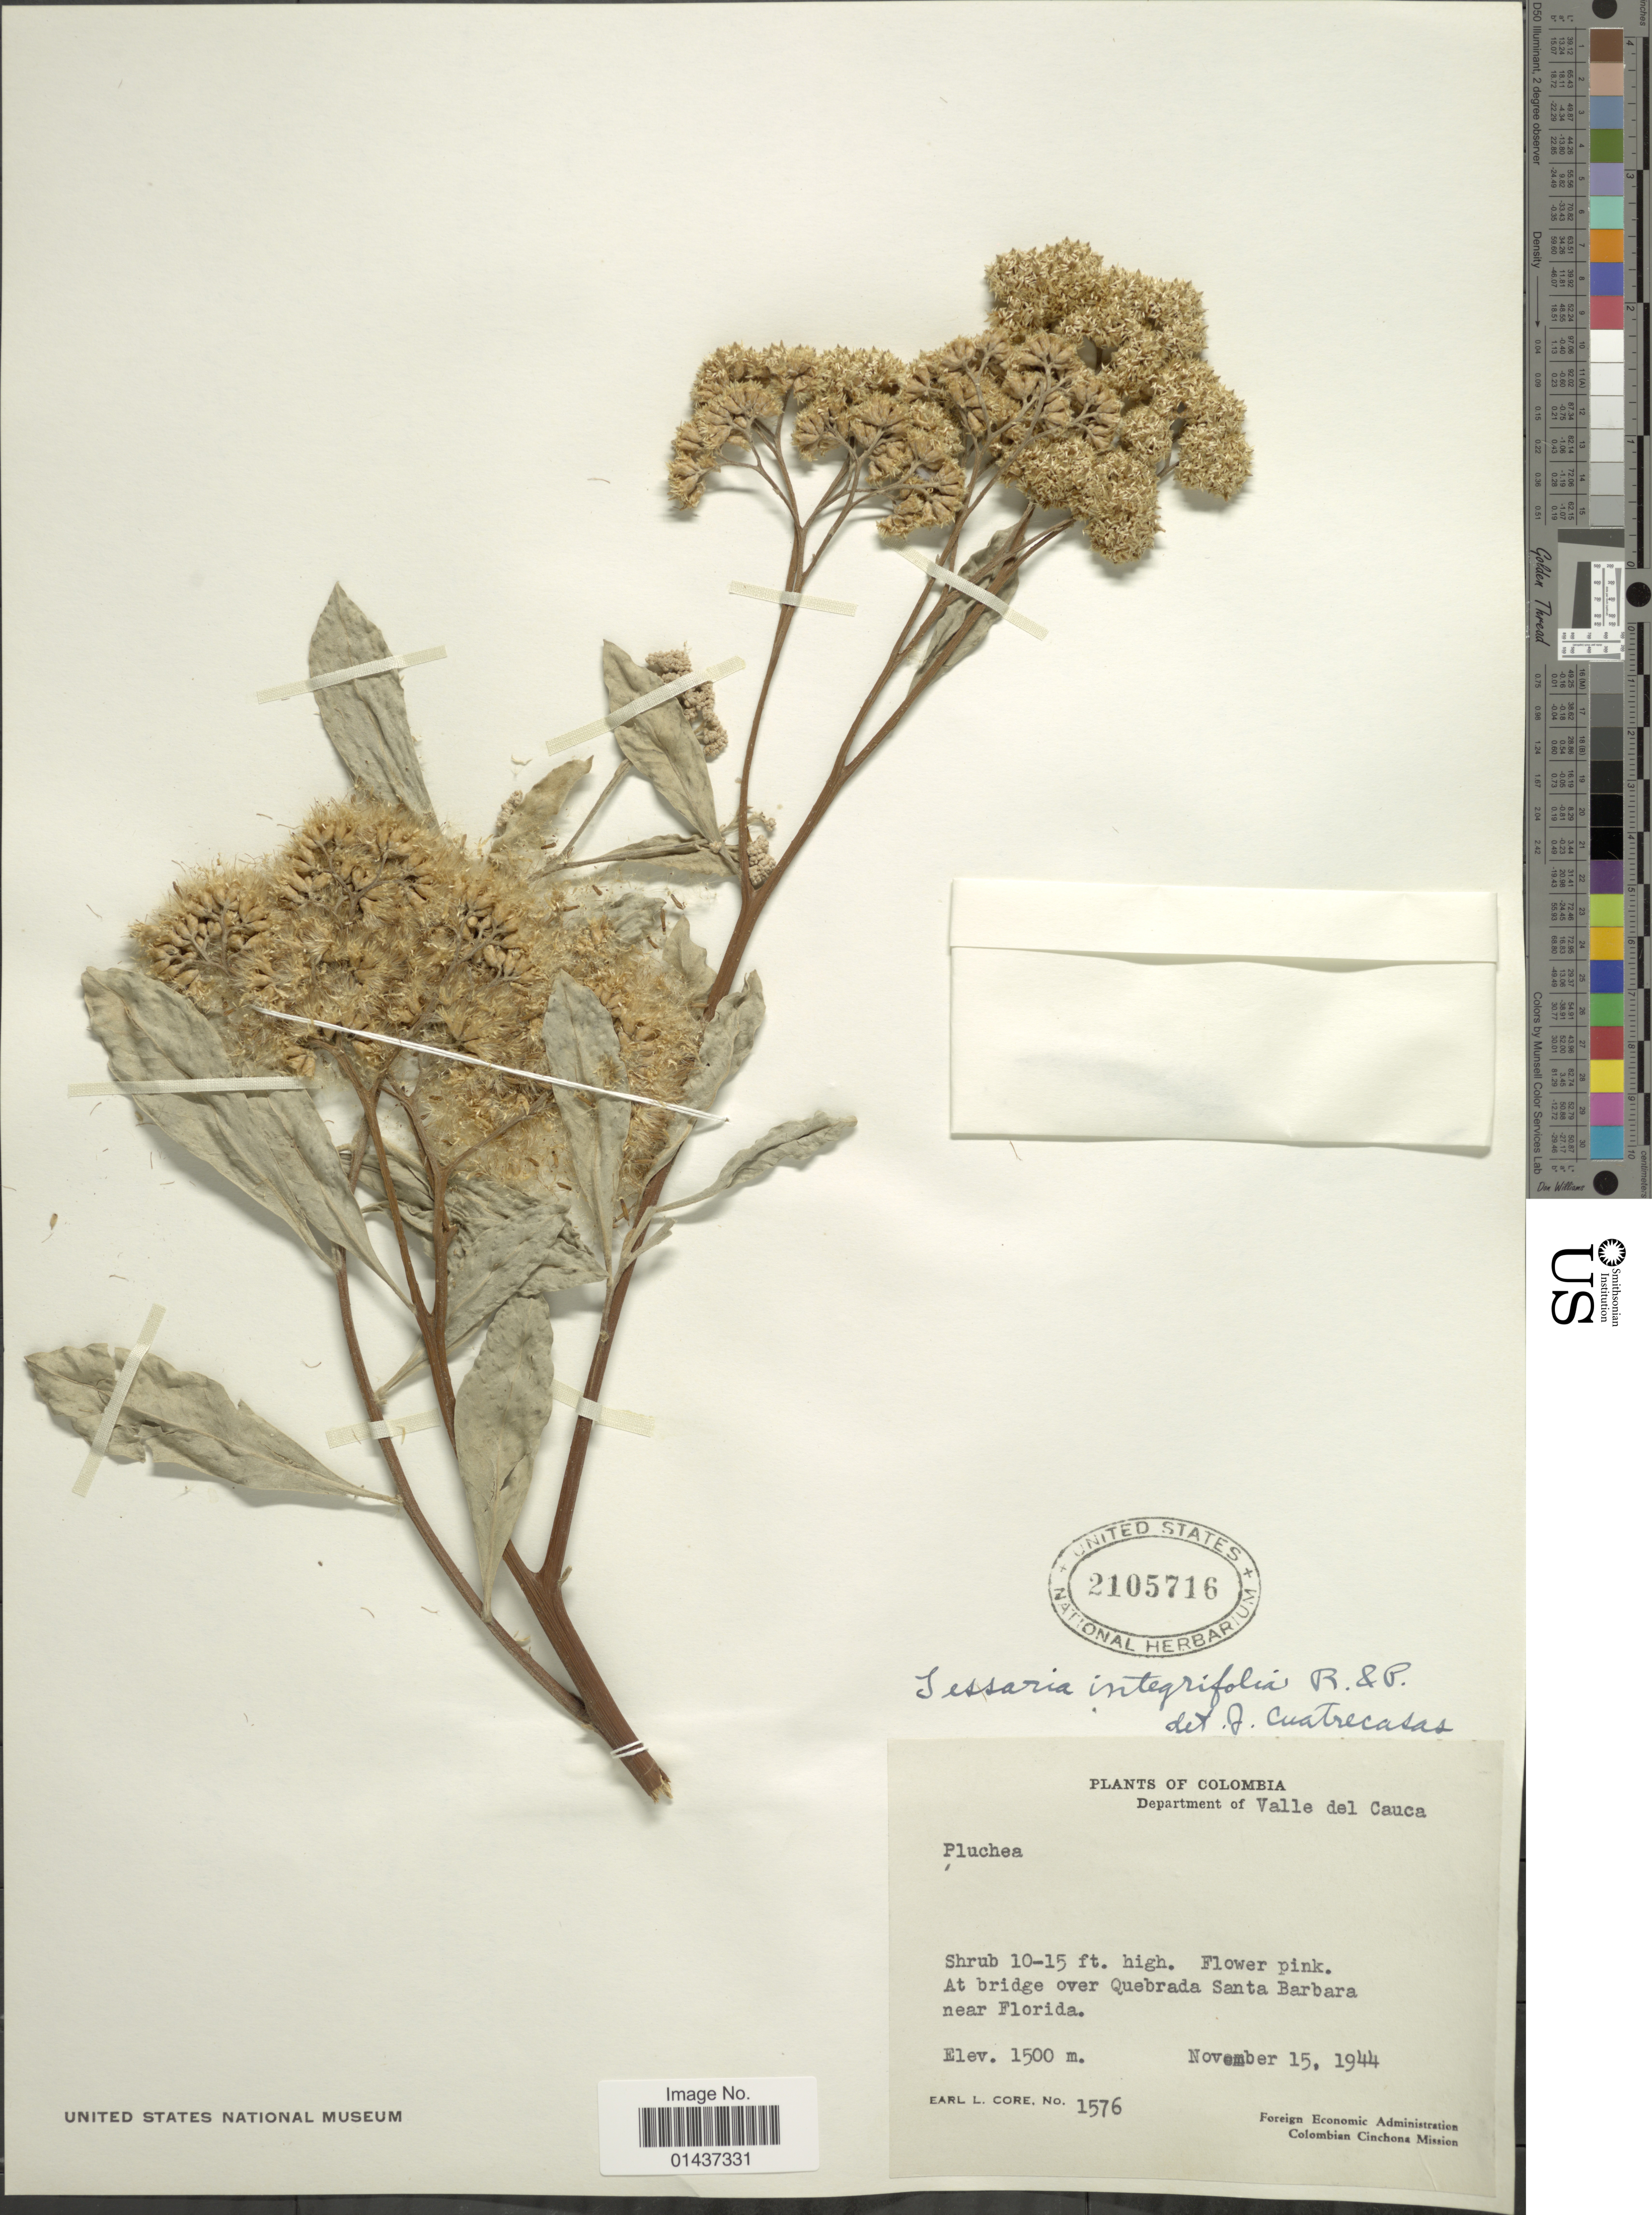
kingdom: Plantae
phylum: Tracheophyta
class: Magnoliopsida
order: Asterales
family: Asteraceae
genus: Tessaria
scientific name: Tessaria integrifolia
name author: Ruiz & Pav.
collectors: E. L. Core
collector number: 1576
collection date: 1944-11-15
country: Colombia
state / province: Valle del Cauca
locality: Department of Valle del Cauca, At bridge over Quebrada Santa Barbara near Florida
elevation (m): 1500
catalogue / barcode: US 2105716